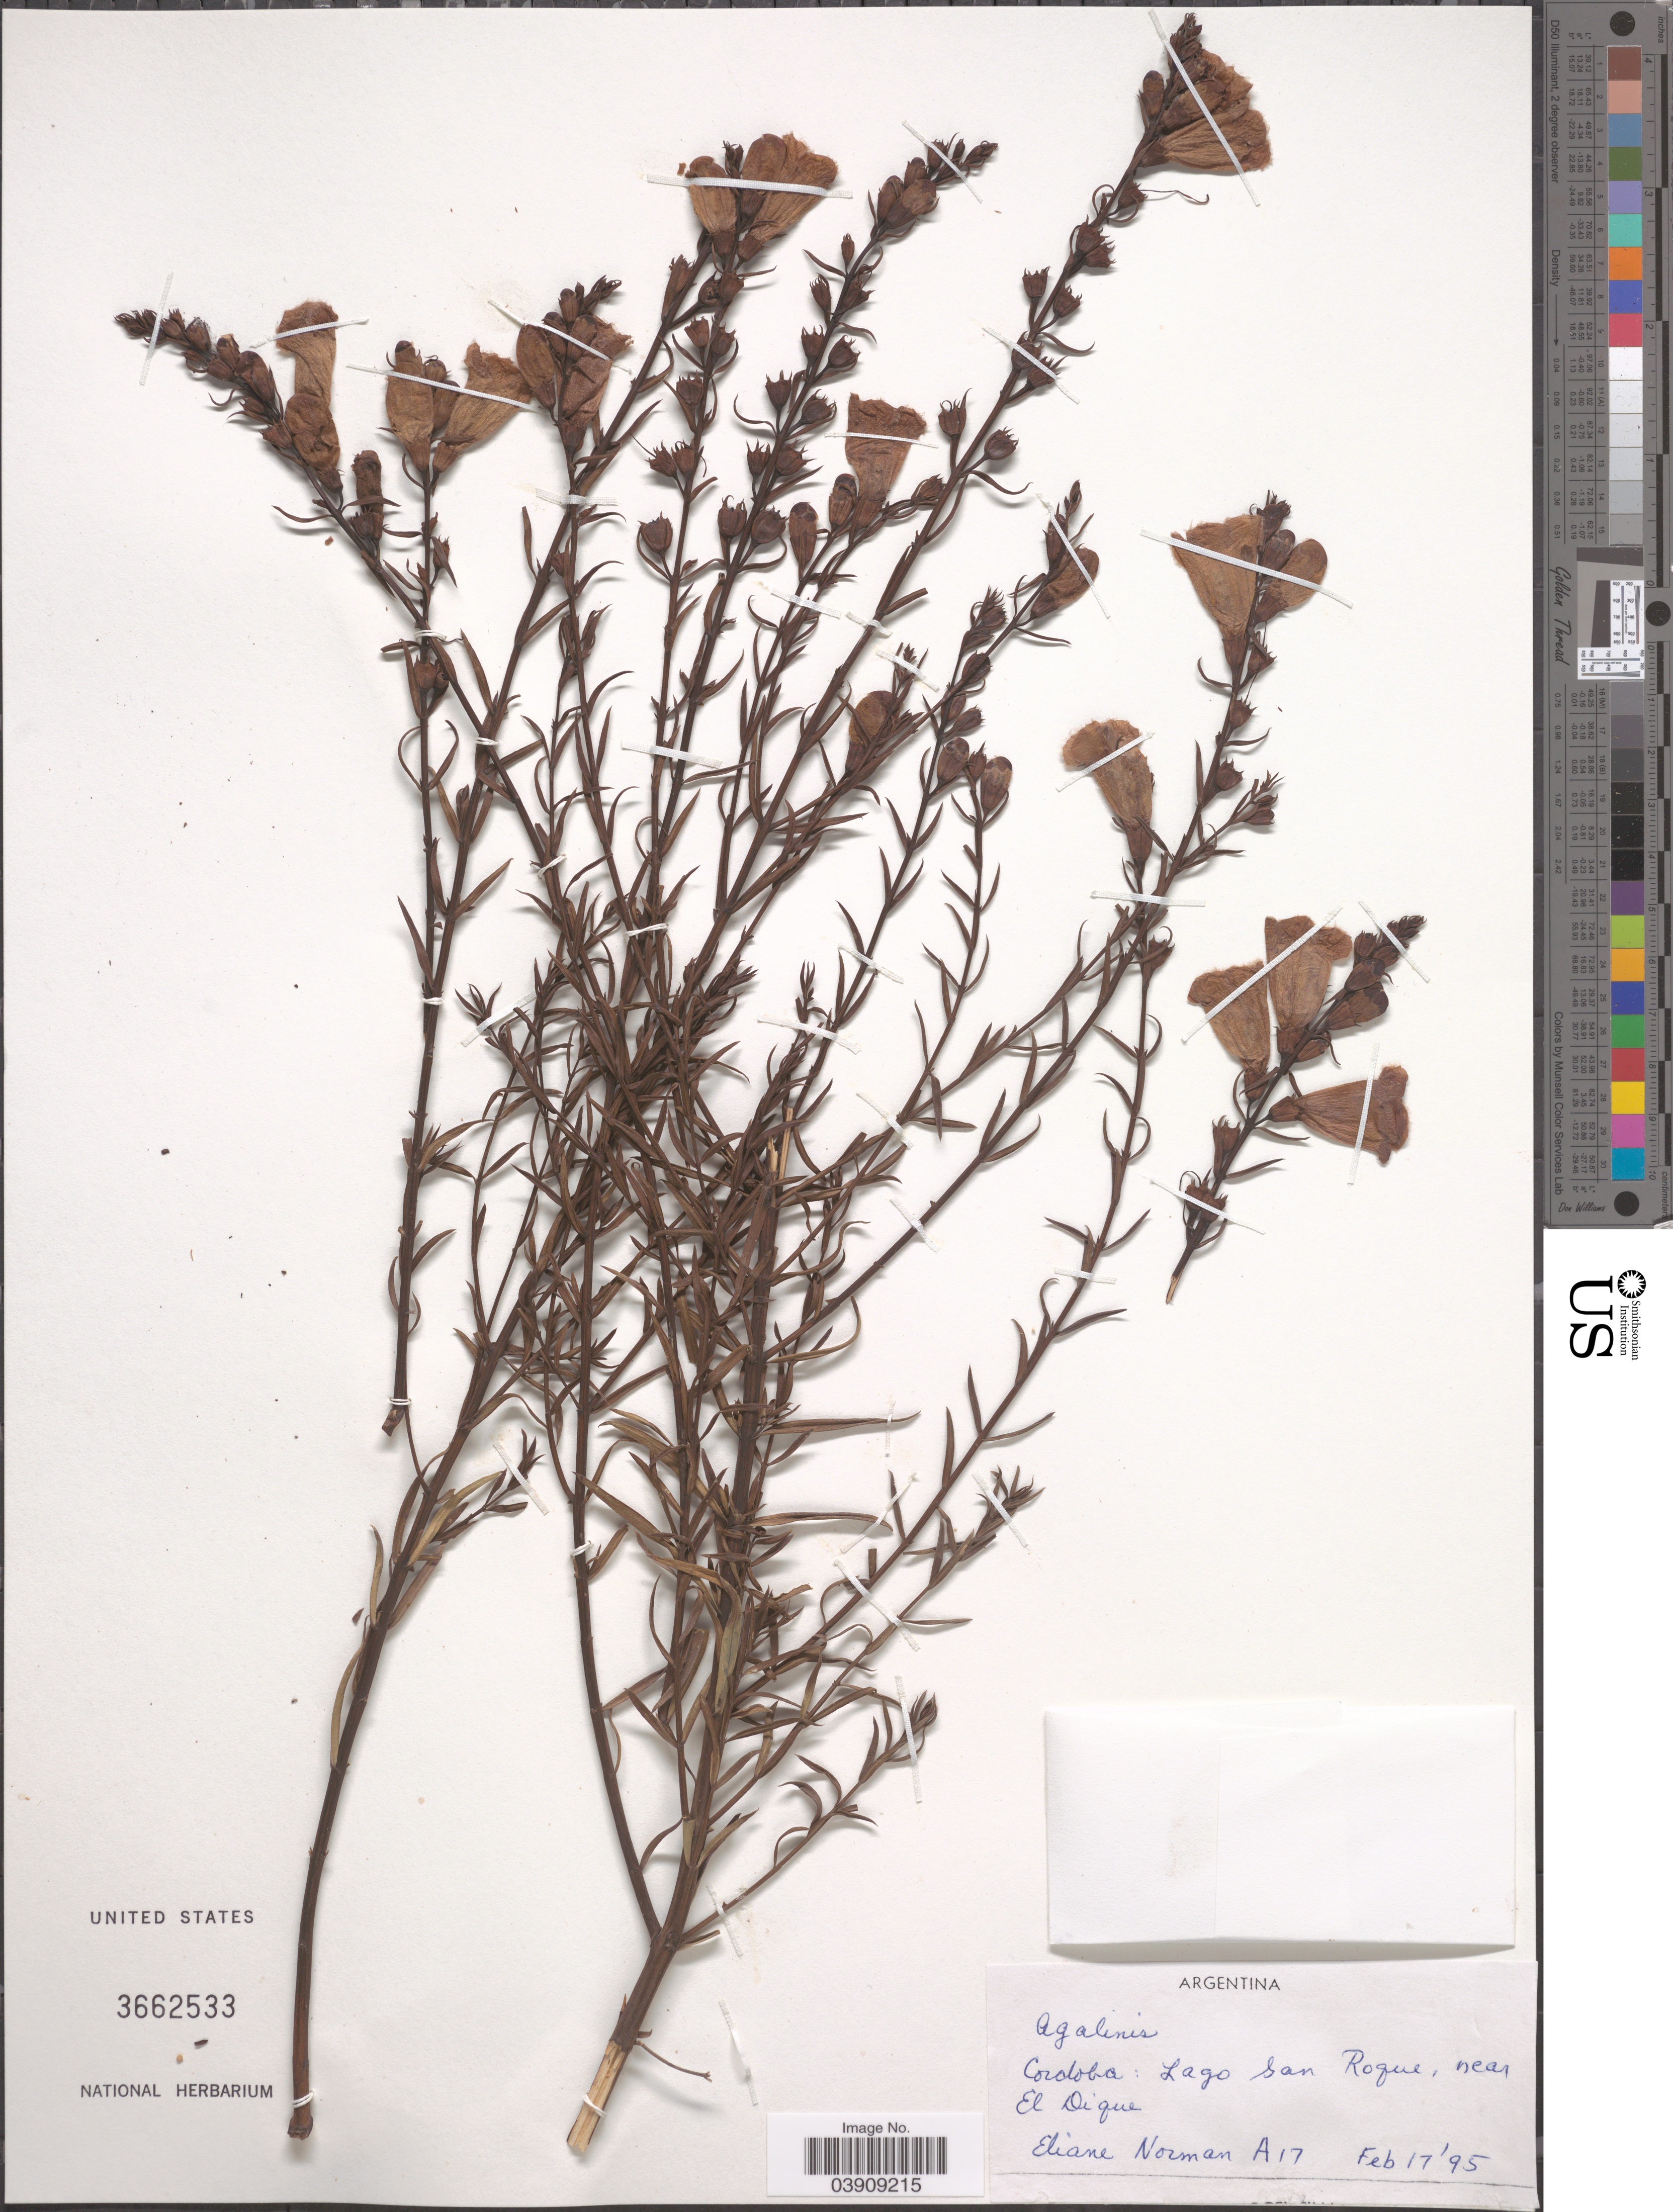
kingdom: Plantae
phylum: Tracheophyta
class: Magnoliopsida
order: Lamiales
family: Orobanchaceae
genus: Agalinis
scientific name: Agalinis sp.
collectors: E. Norman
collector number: A17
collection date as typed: Transcribed d/m/y: 17/2/95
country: Argentina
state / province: Cordoba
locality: Lago San Roque, near El Dique.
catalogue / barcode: US 3662533